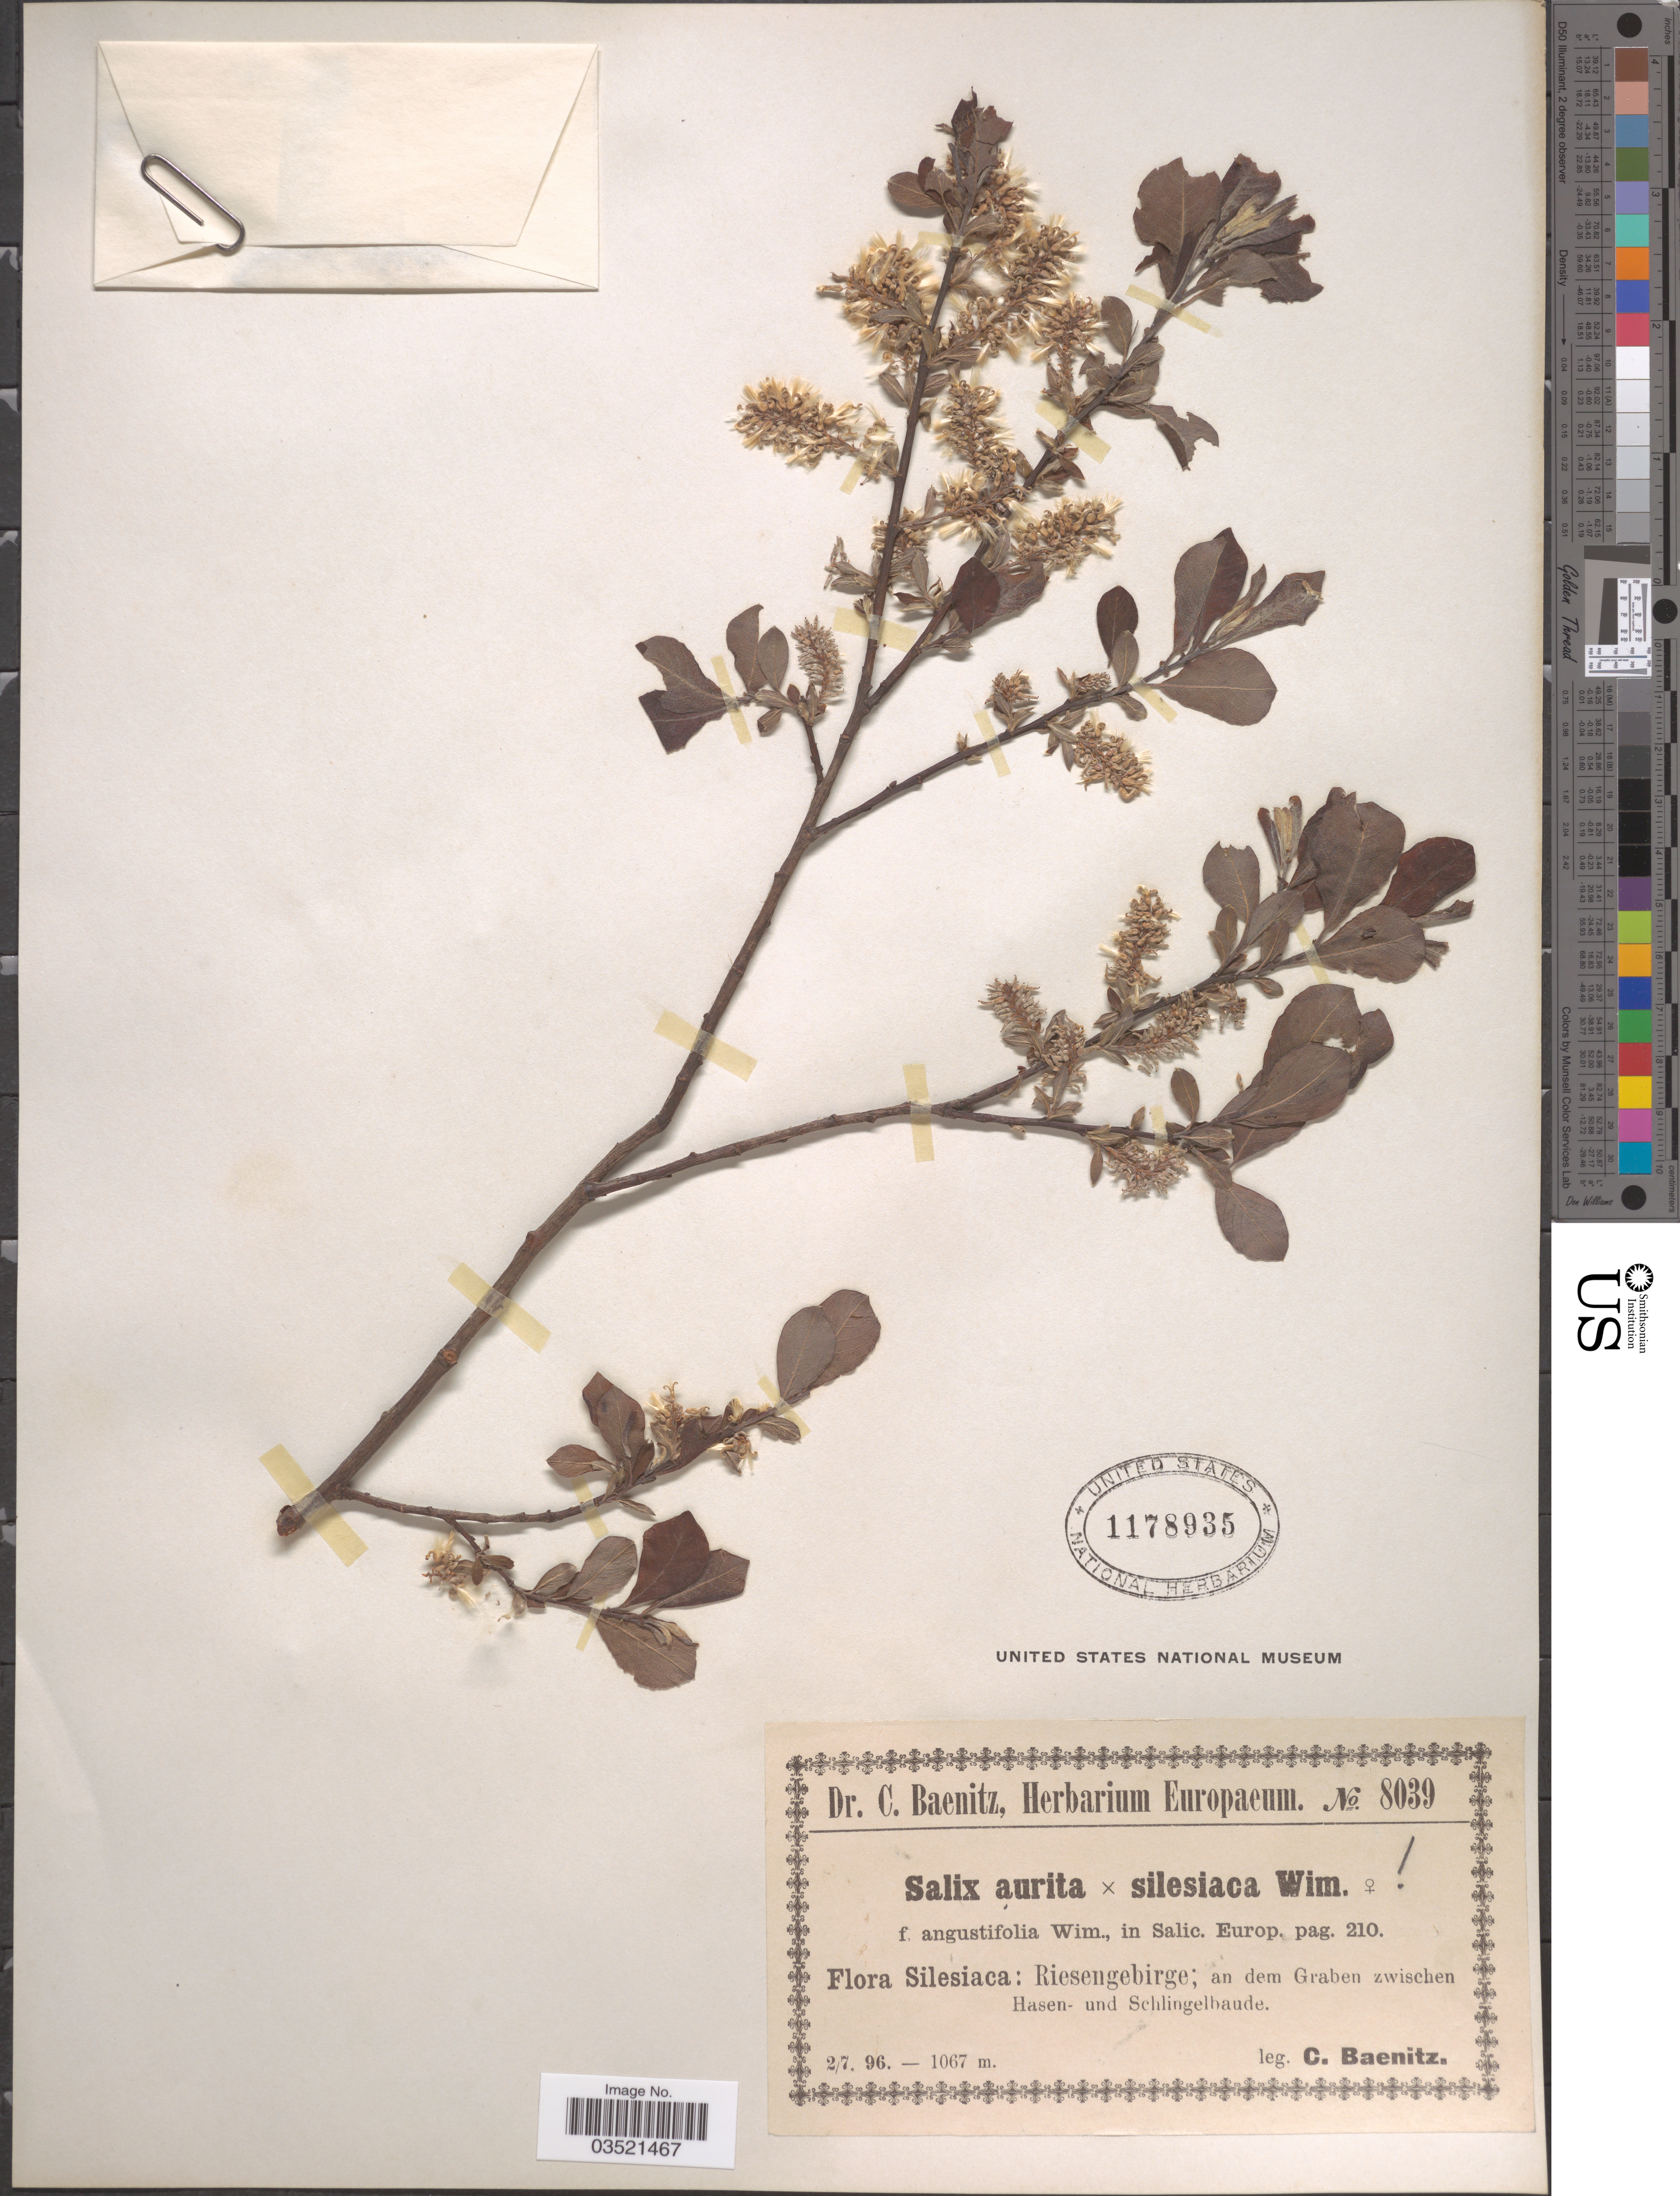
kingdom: Plantae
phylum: Tracheophyta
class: Magnoliopsida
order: Malpighiales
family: Salicaceae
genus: Salix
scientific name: Salix aurita x S. silesiaca f. angustifolia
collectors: C. G. Baenitz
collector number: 8039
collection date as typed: Transcribed d/m/y: 2/7/96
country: Poland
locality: Silesiaca: Riesengebirge; an dem Graben zwischen Hasen - und Schlingelbaude.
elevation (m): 1067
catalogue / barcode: US 1178935